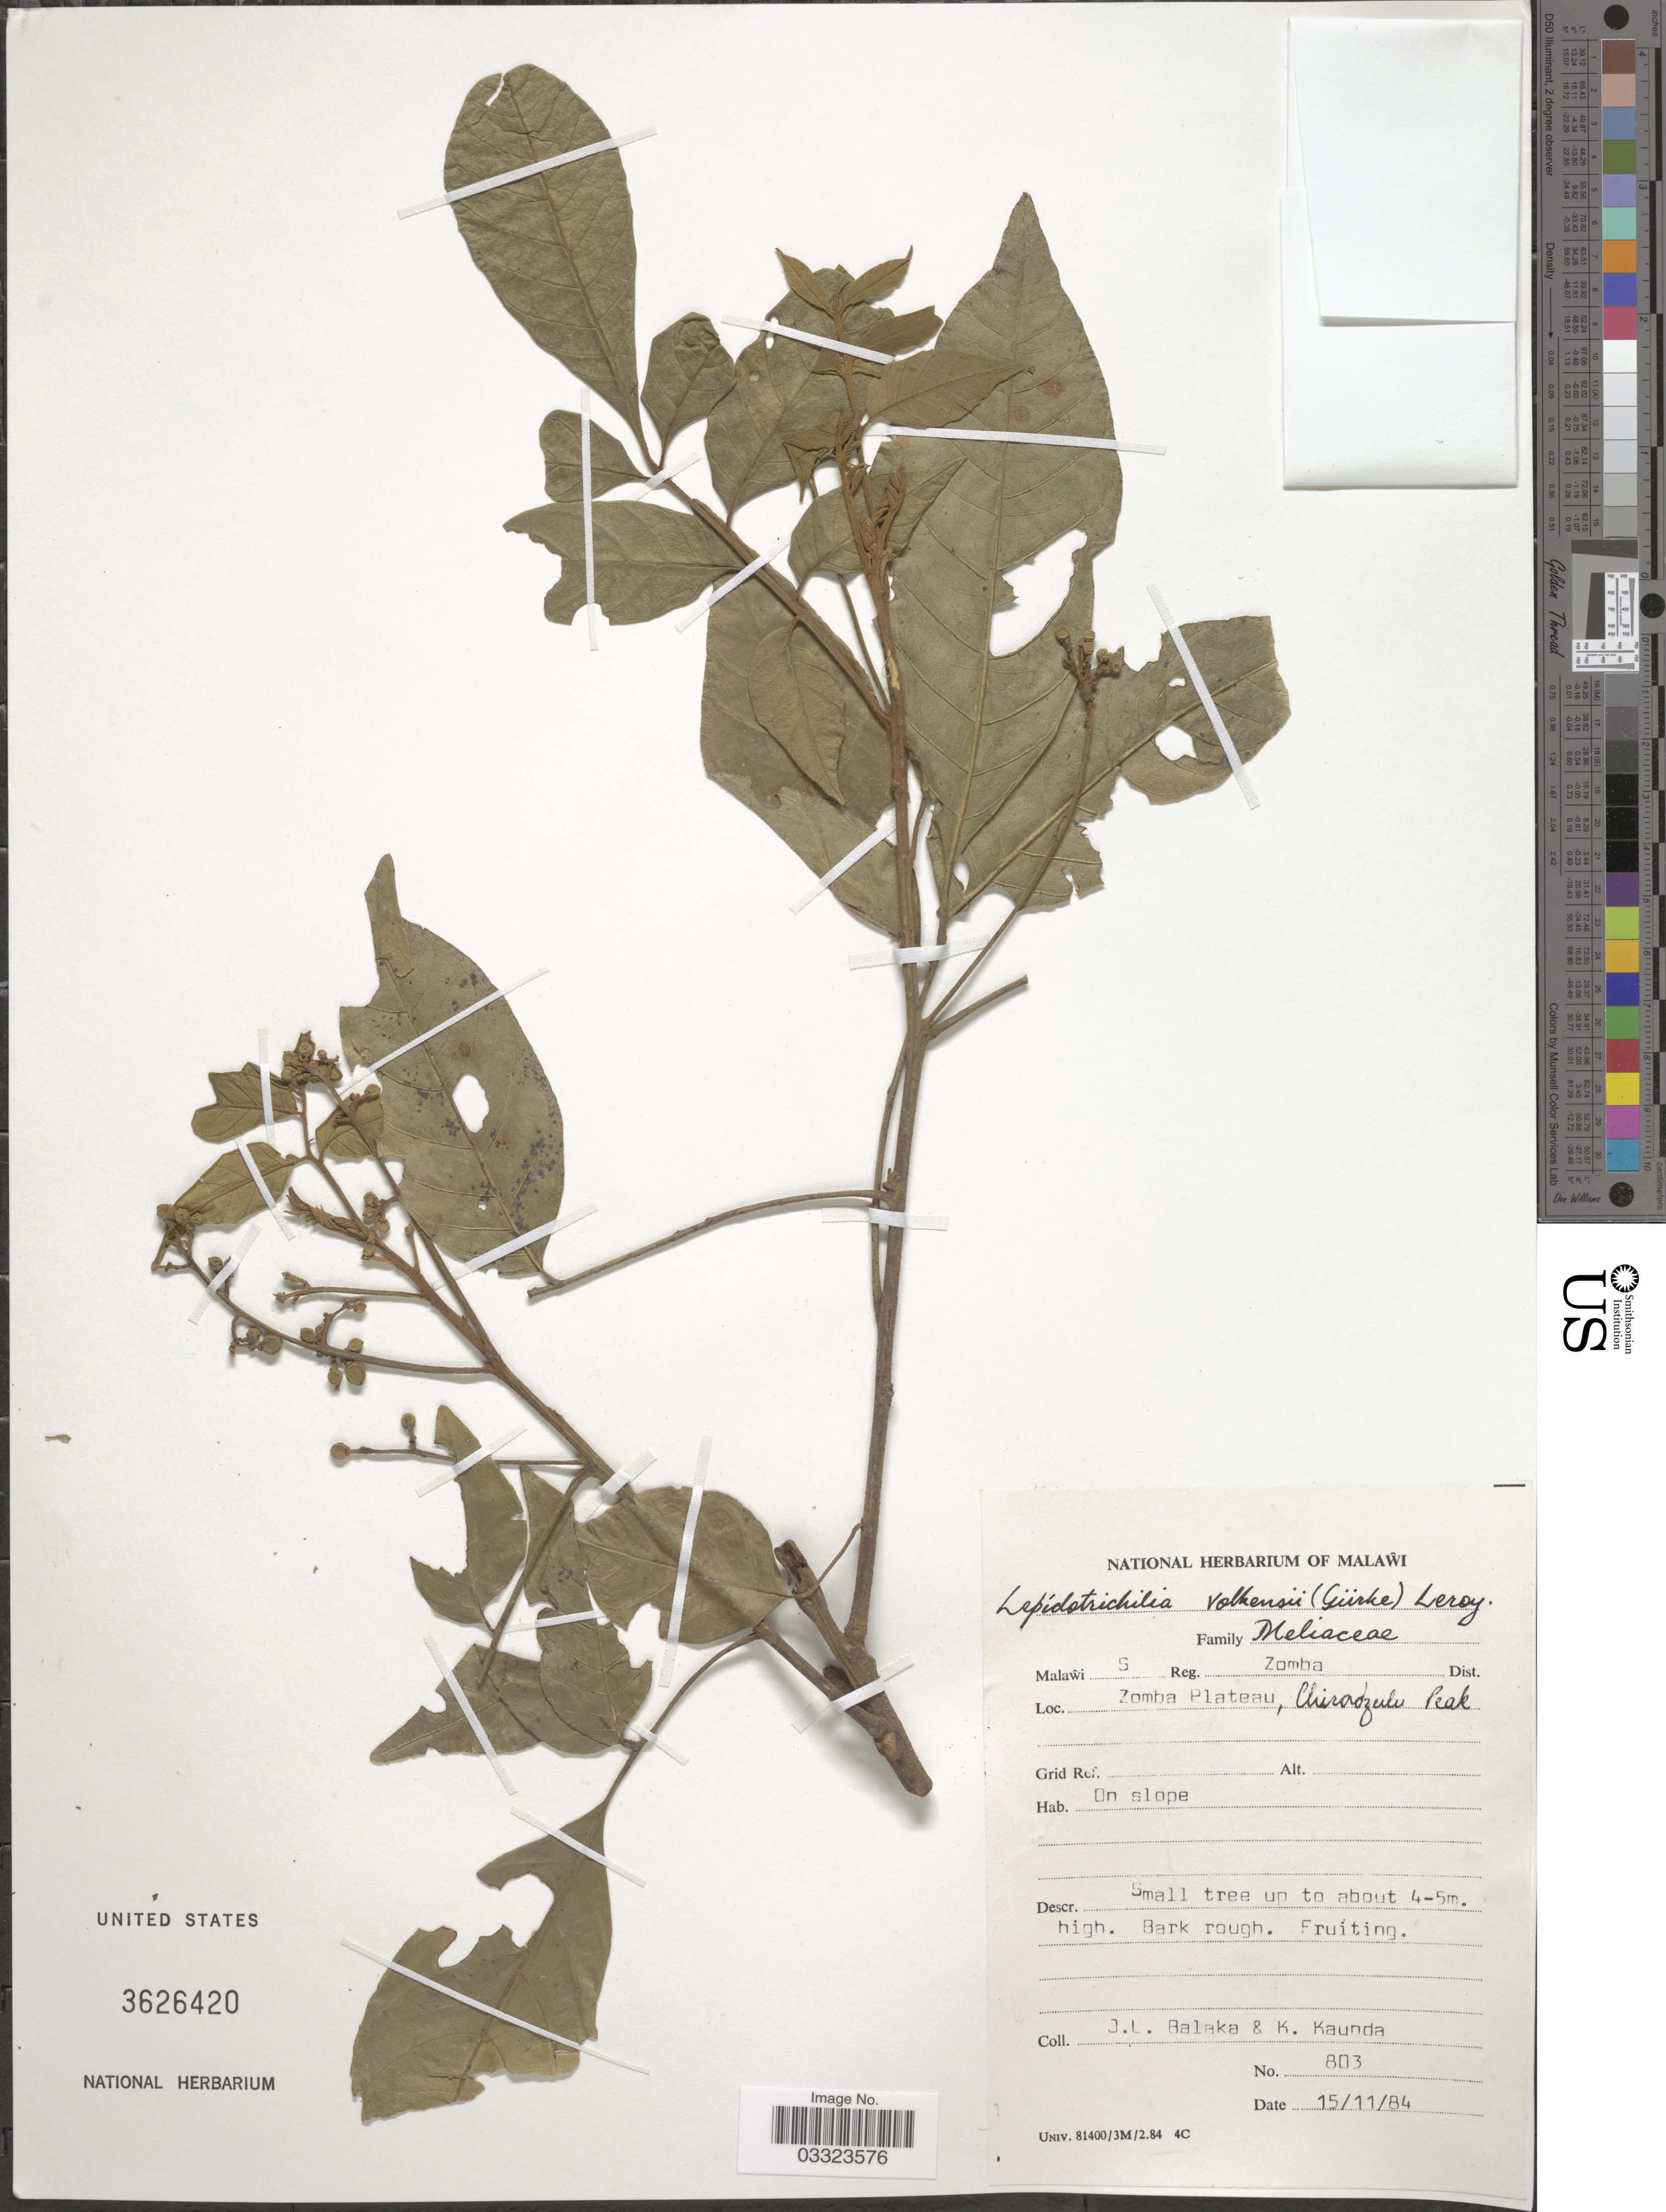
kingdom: Plantae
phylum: Tracheophyta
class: Magnoliopsida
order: Sapindales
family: Meliaceae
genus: Lepidotrichilia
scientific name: Lepidotrichilia volkensii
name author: (Gürke) J.-F. Leroy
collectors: J. Balaka & K. Kaunda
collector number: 803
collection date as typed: Transcribed d/m/y: 15/11/84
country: Malawi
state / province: Southern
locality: S Reg. Zomba Dist. Zomba Plateau, Chiradzulu Peak.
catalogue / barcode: US 3626420